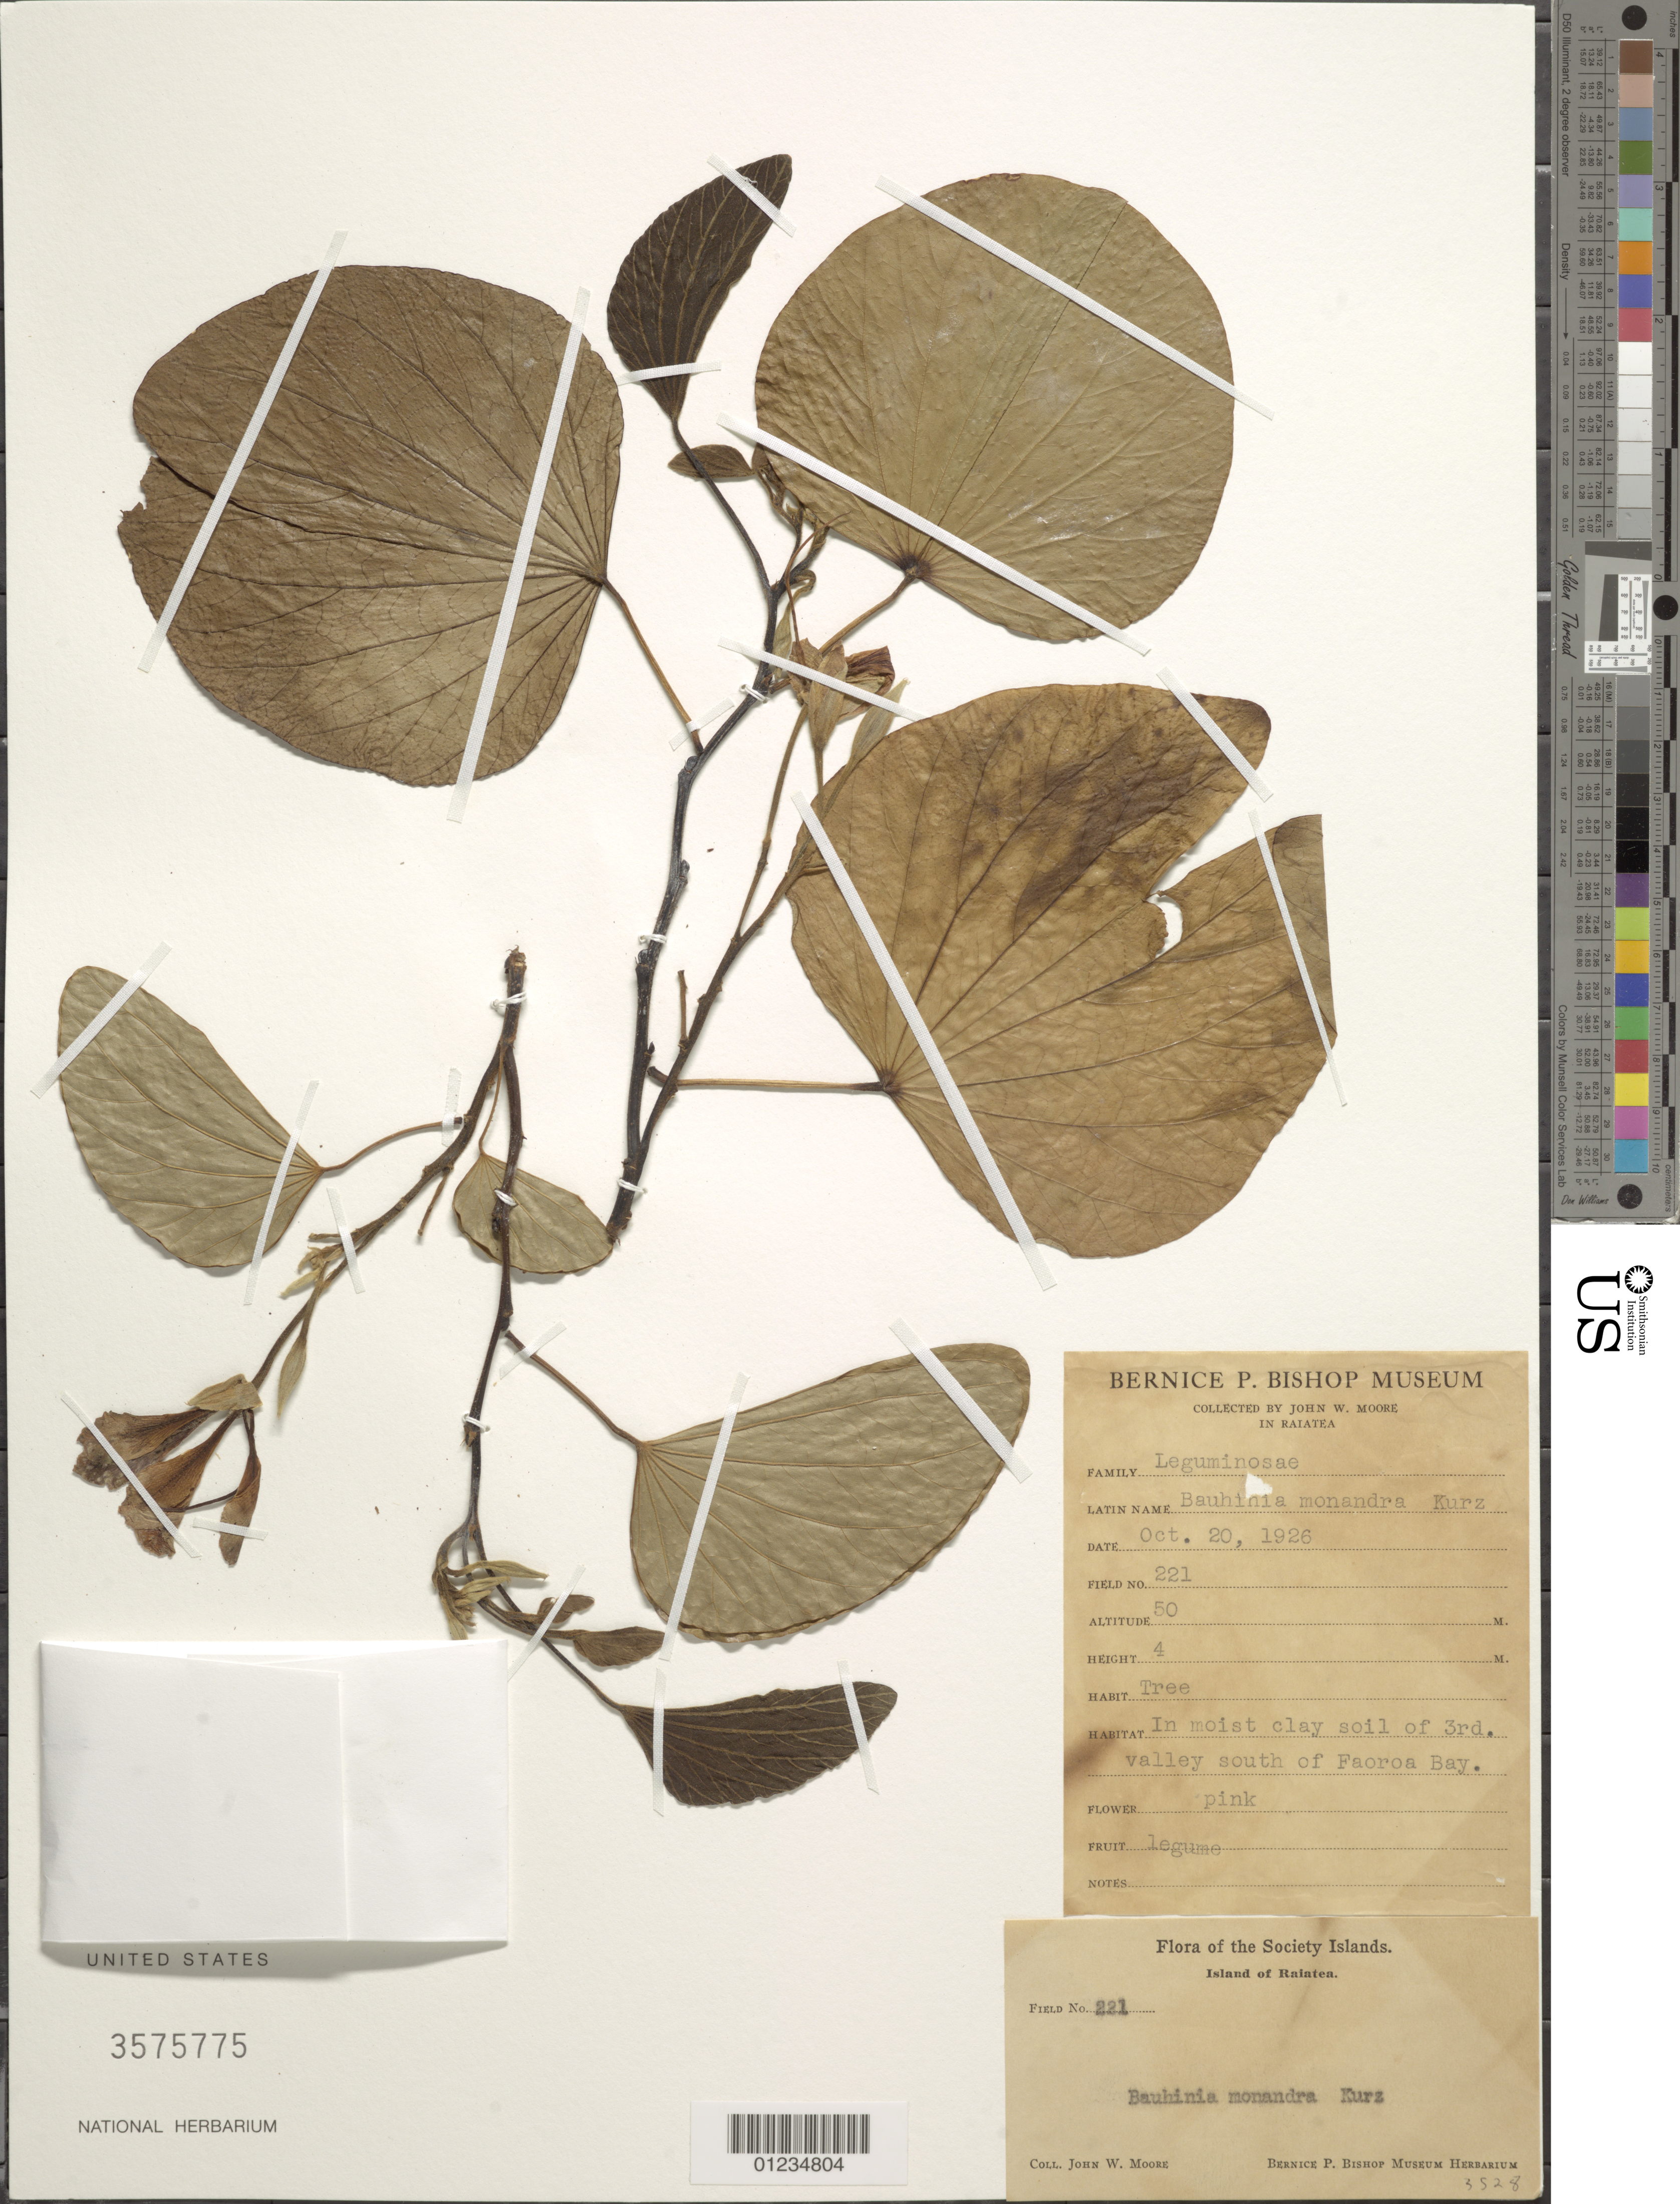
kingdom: Plantae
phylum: Tracheophyta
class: Magnoliopsida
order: Fabales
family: Fabaceae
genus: Bauhinia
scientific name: Bauhinia monandra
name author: Kurz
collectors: J. Moore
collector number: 221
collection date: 1926-10-20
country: French Polynesia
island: Raiatea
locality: Third valley south of Faoroa Bay.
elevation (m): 50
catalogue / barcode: US 3575775